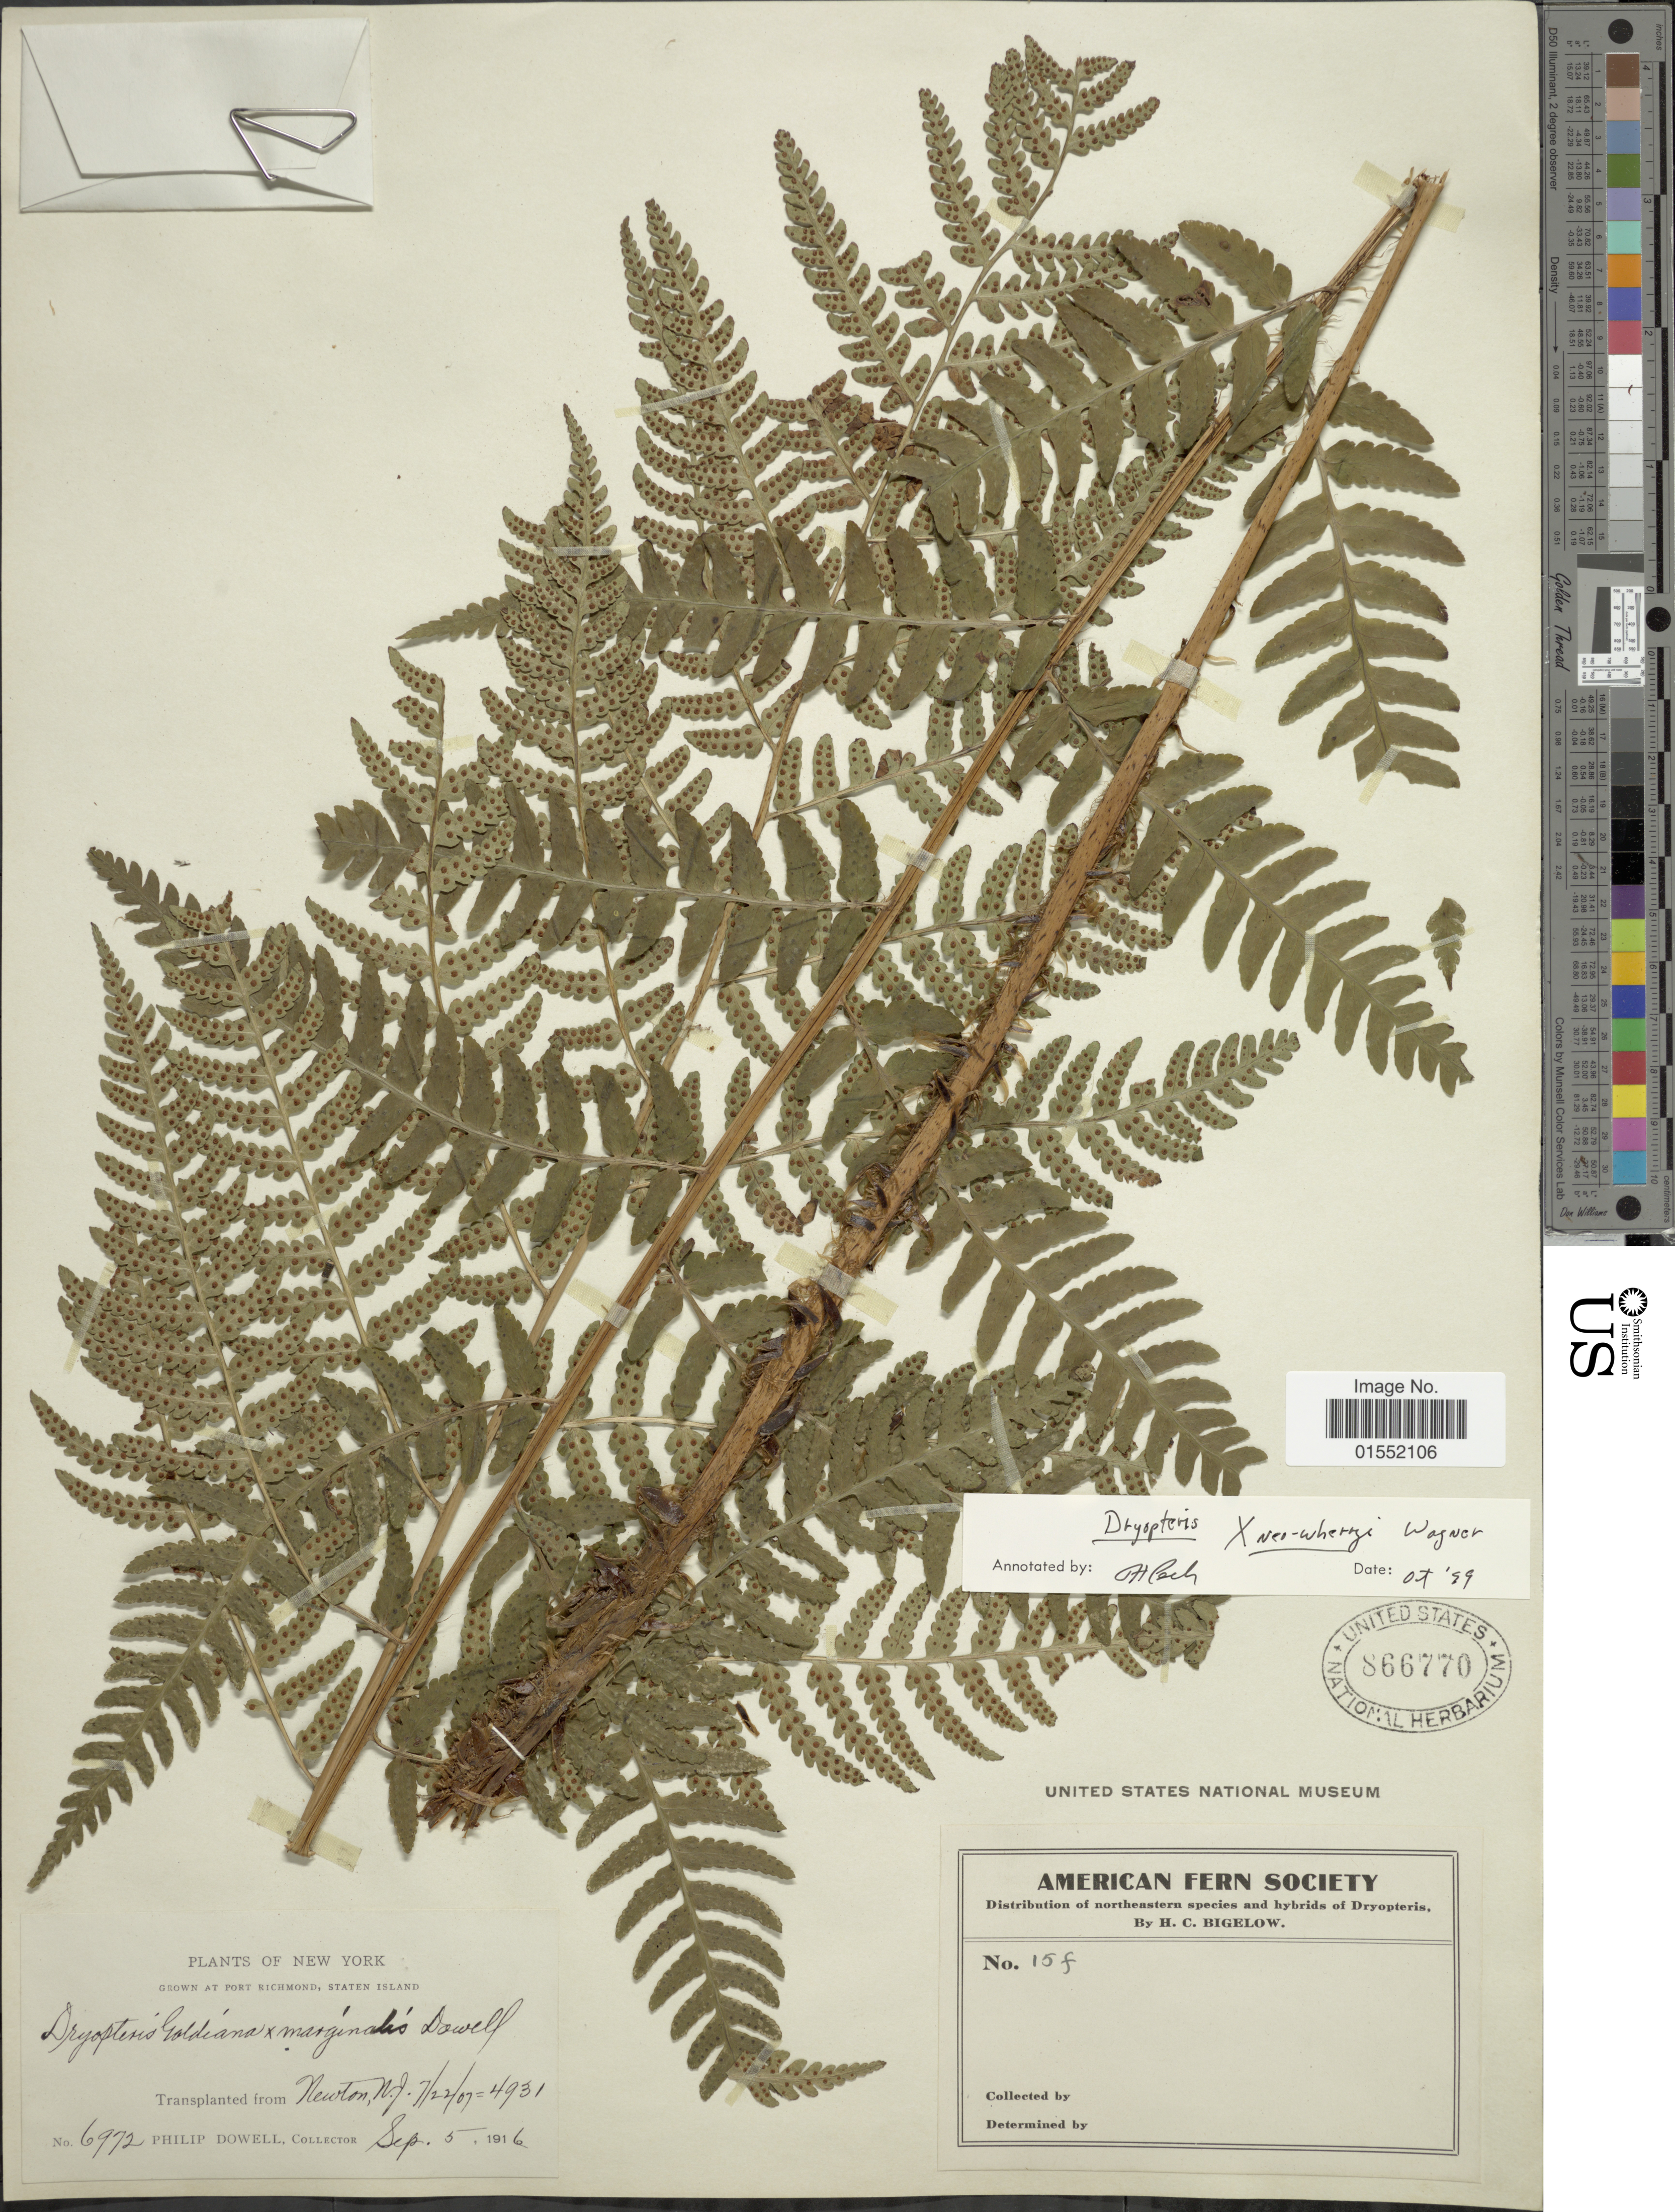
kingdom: Plantae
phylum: Tracheophyta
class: Polypodiopsida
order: Polypodiales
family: Dryopteridaceae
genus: Dryopteris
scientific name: Dryopteris x neowherryi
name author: W.H. Wagner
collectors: P. Dowell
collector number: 6972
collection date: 1916-09-05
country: United States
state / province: New York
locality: At Port Richmond, Staten Island, Transplanted from Newton, N. J.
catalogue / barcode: US 866770